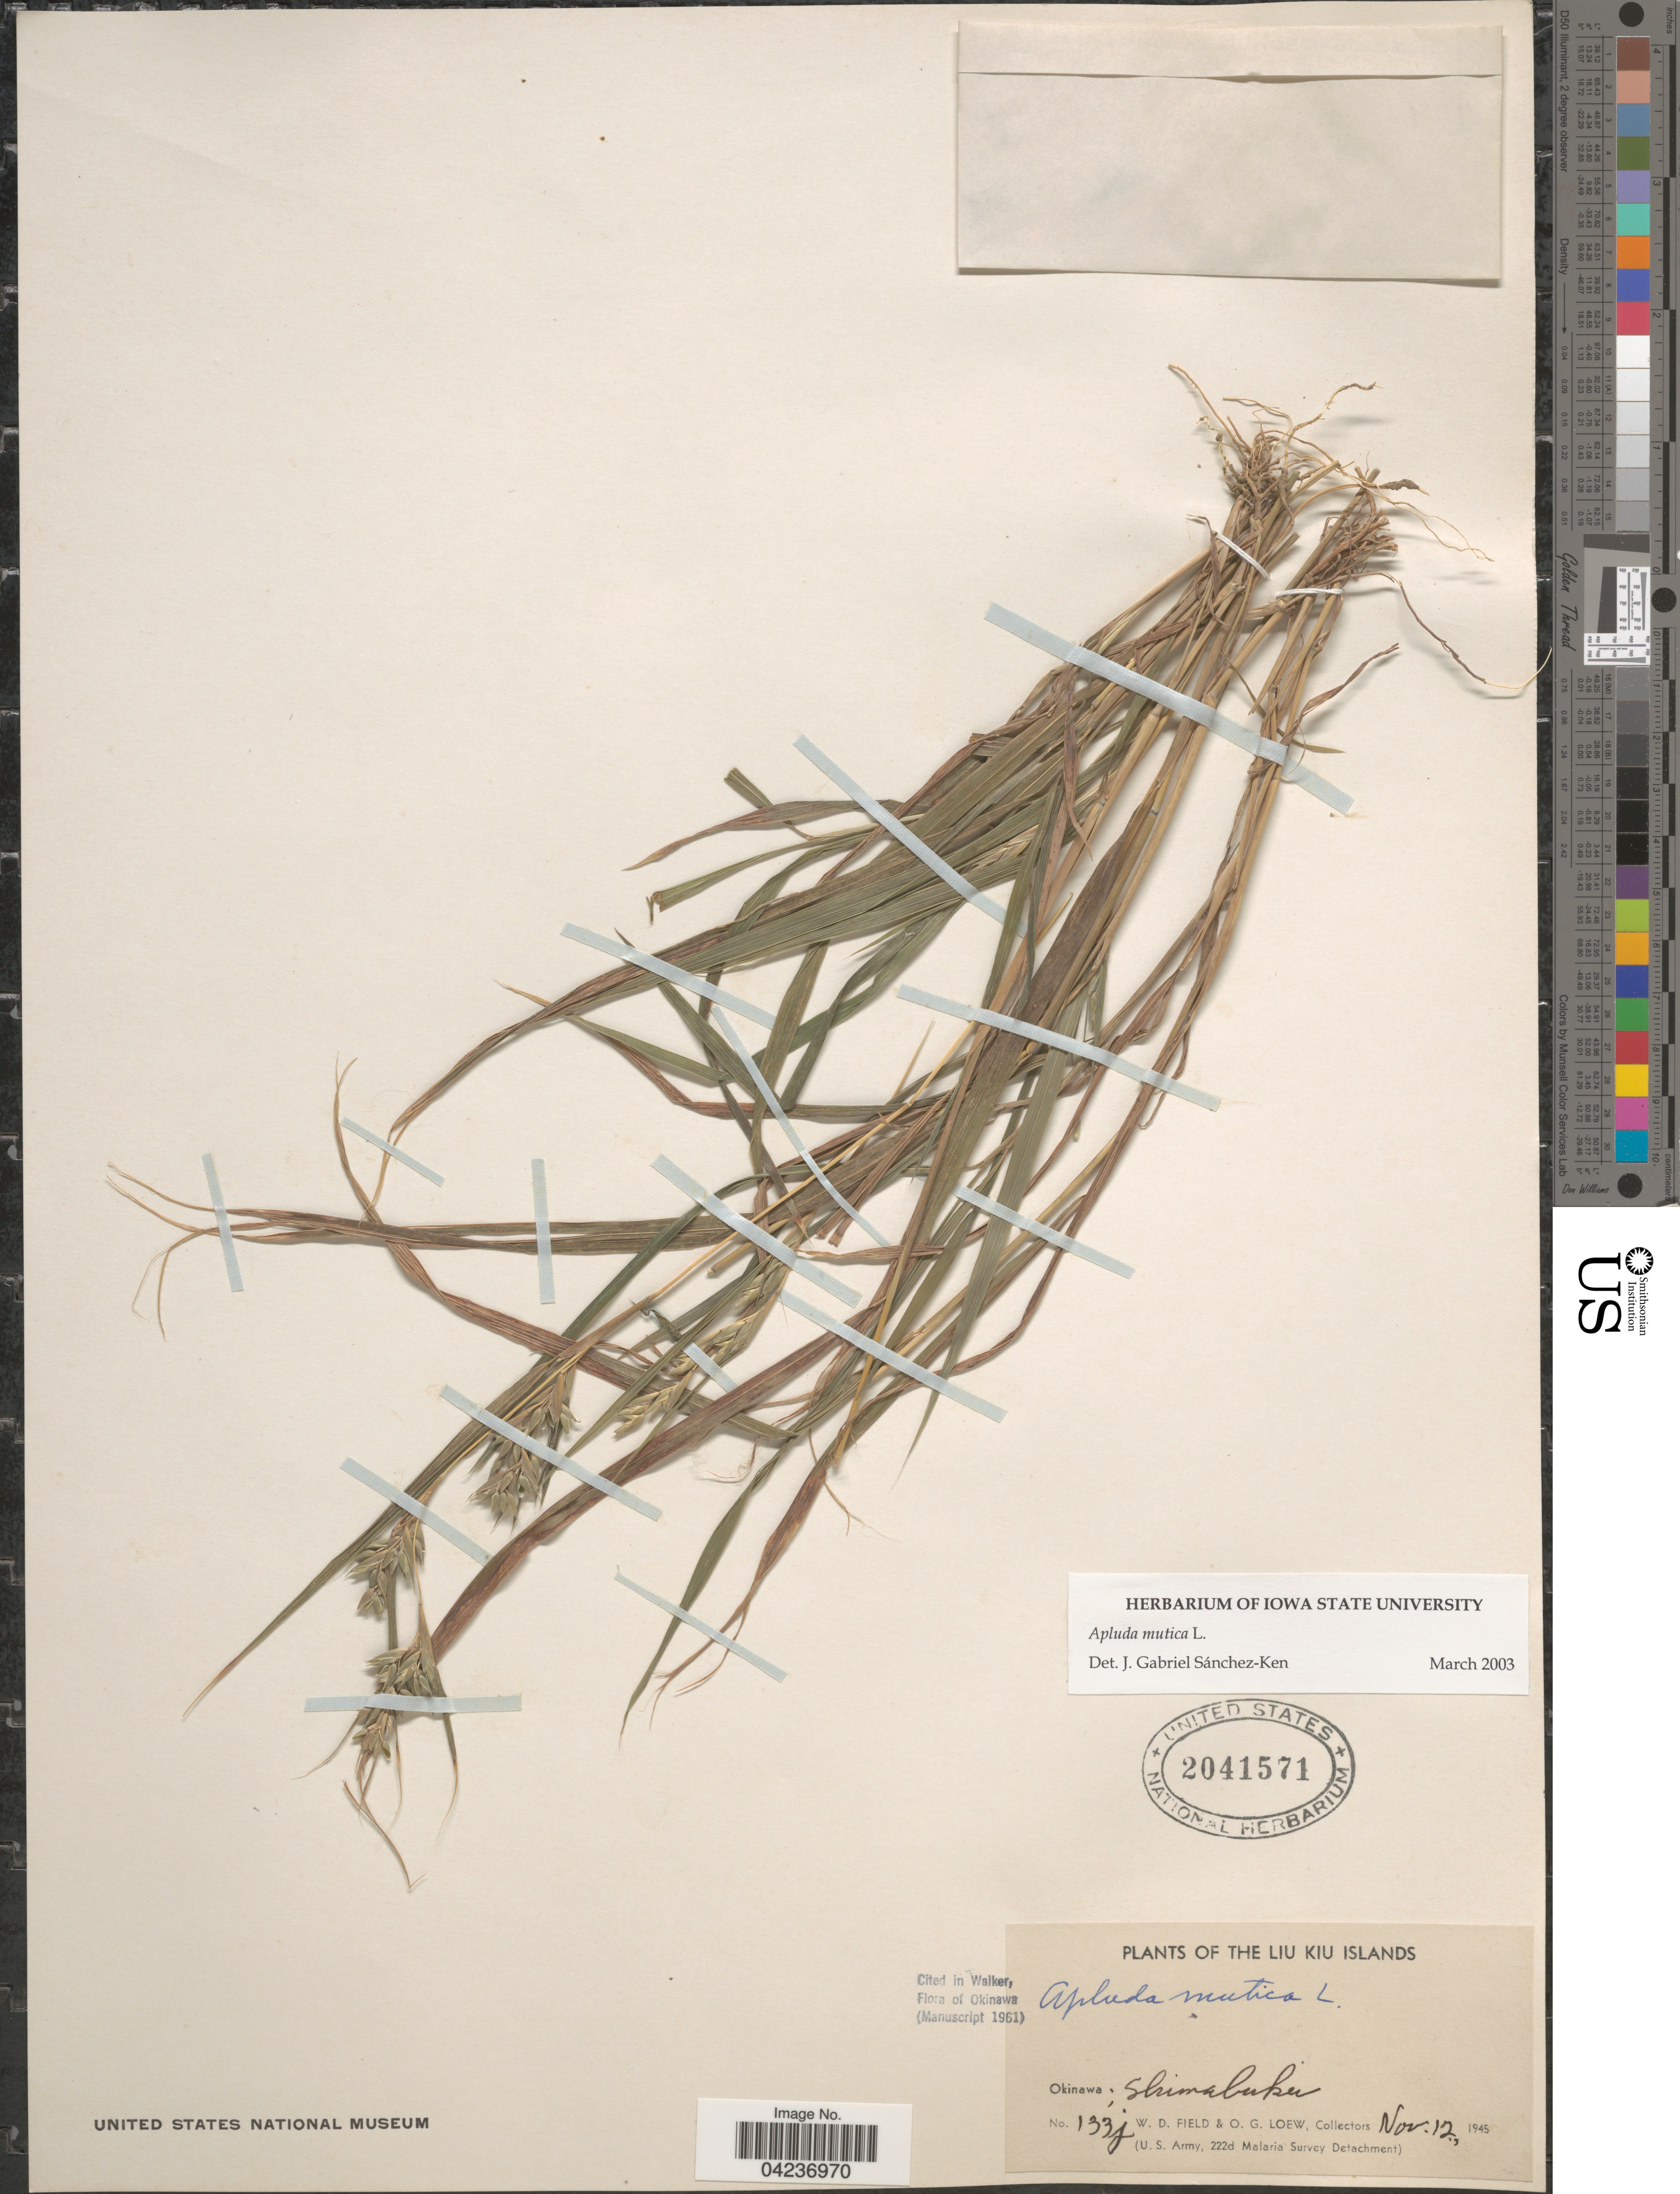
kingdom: Plantae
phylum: Tracheophyta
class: Liliopsida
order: Poales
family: Poaceae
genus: Apluda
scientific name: Apluda mutica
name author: L.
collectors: W. D. Field & O. G. Loew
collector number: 133j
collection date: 1945-11-12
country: Japan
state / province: Okinawa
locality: Liu Kiu Islands. Shimaluku. (U.S. Army, 222d Malaria Survey Detachment).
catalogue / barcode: US 2041571